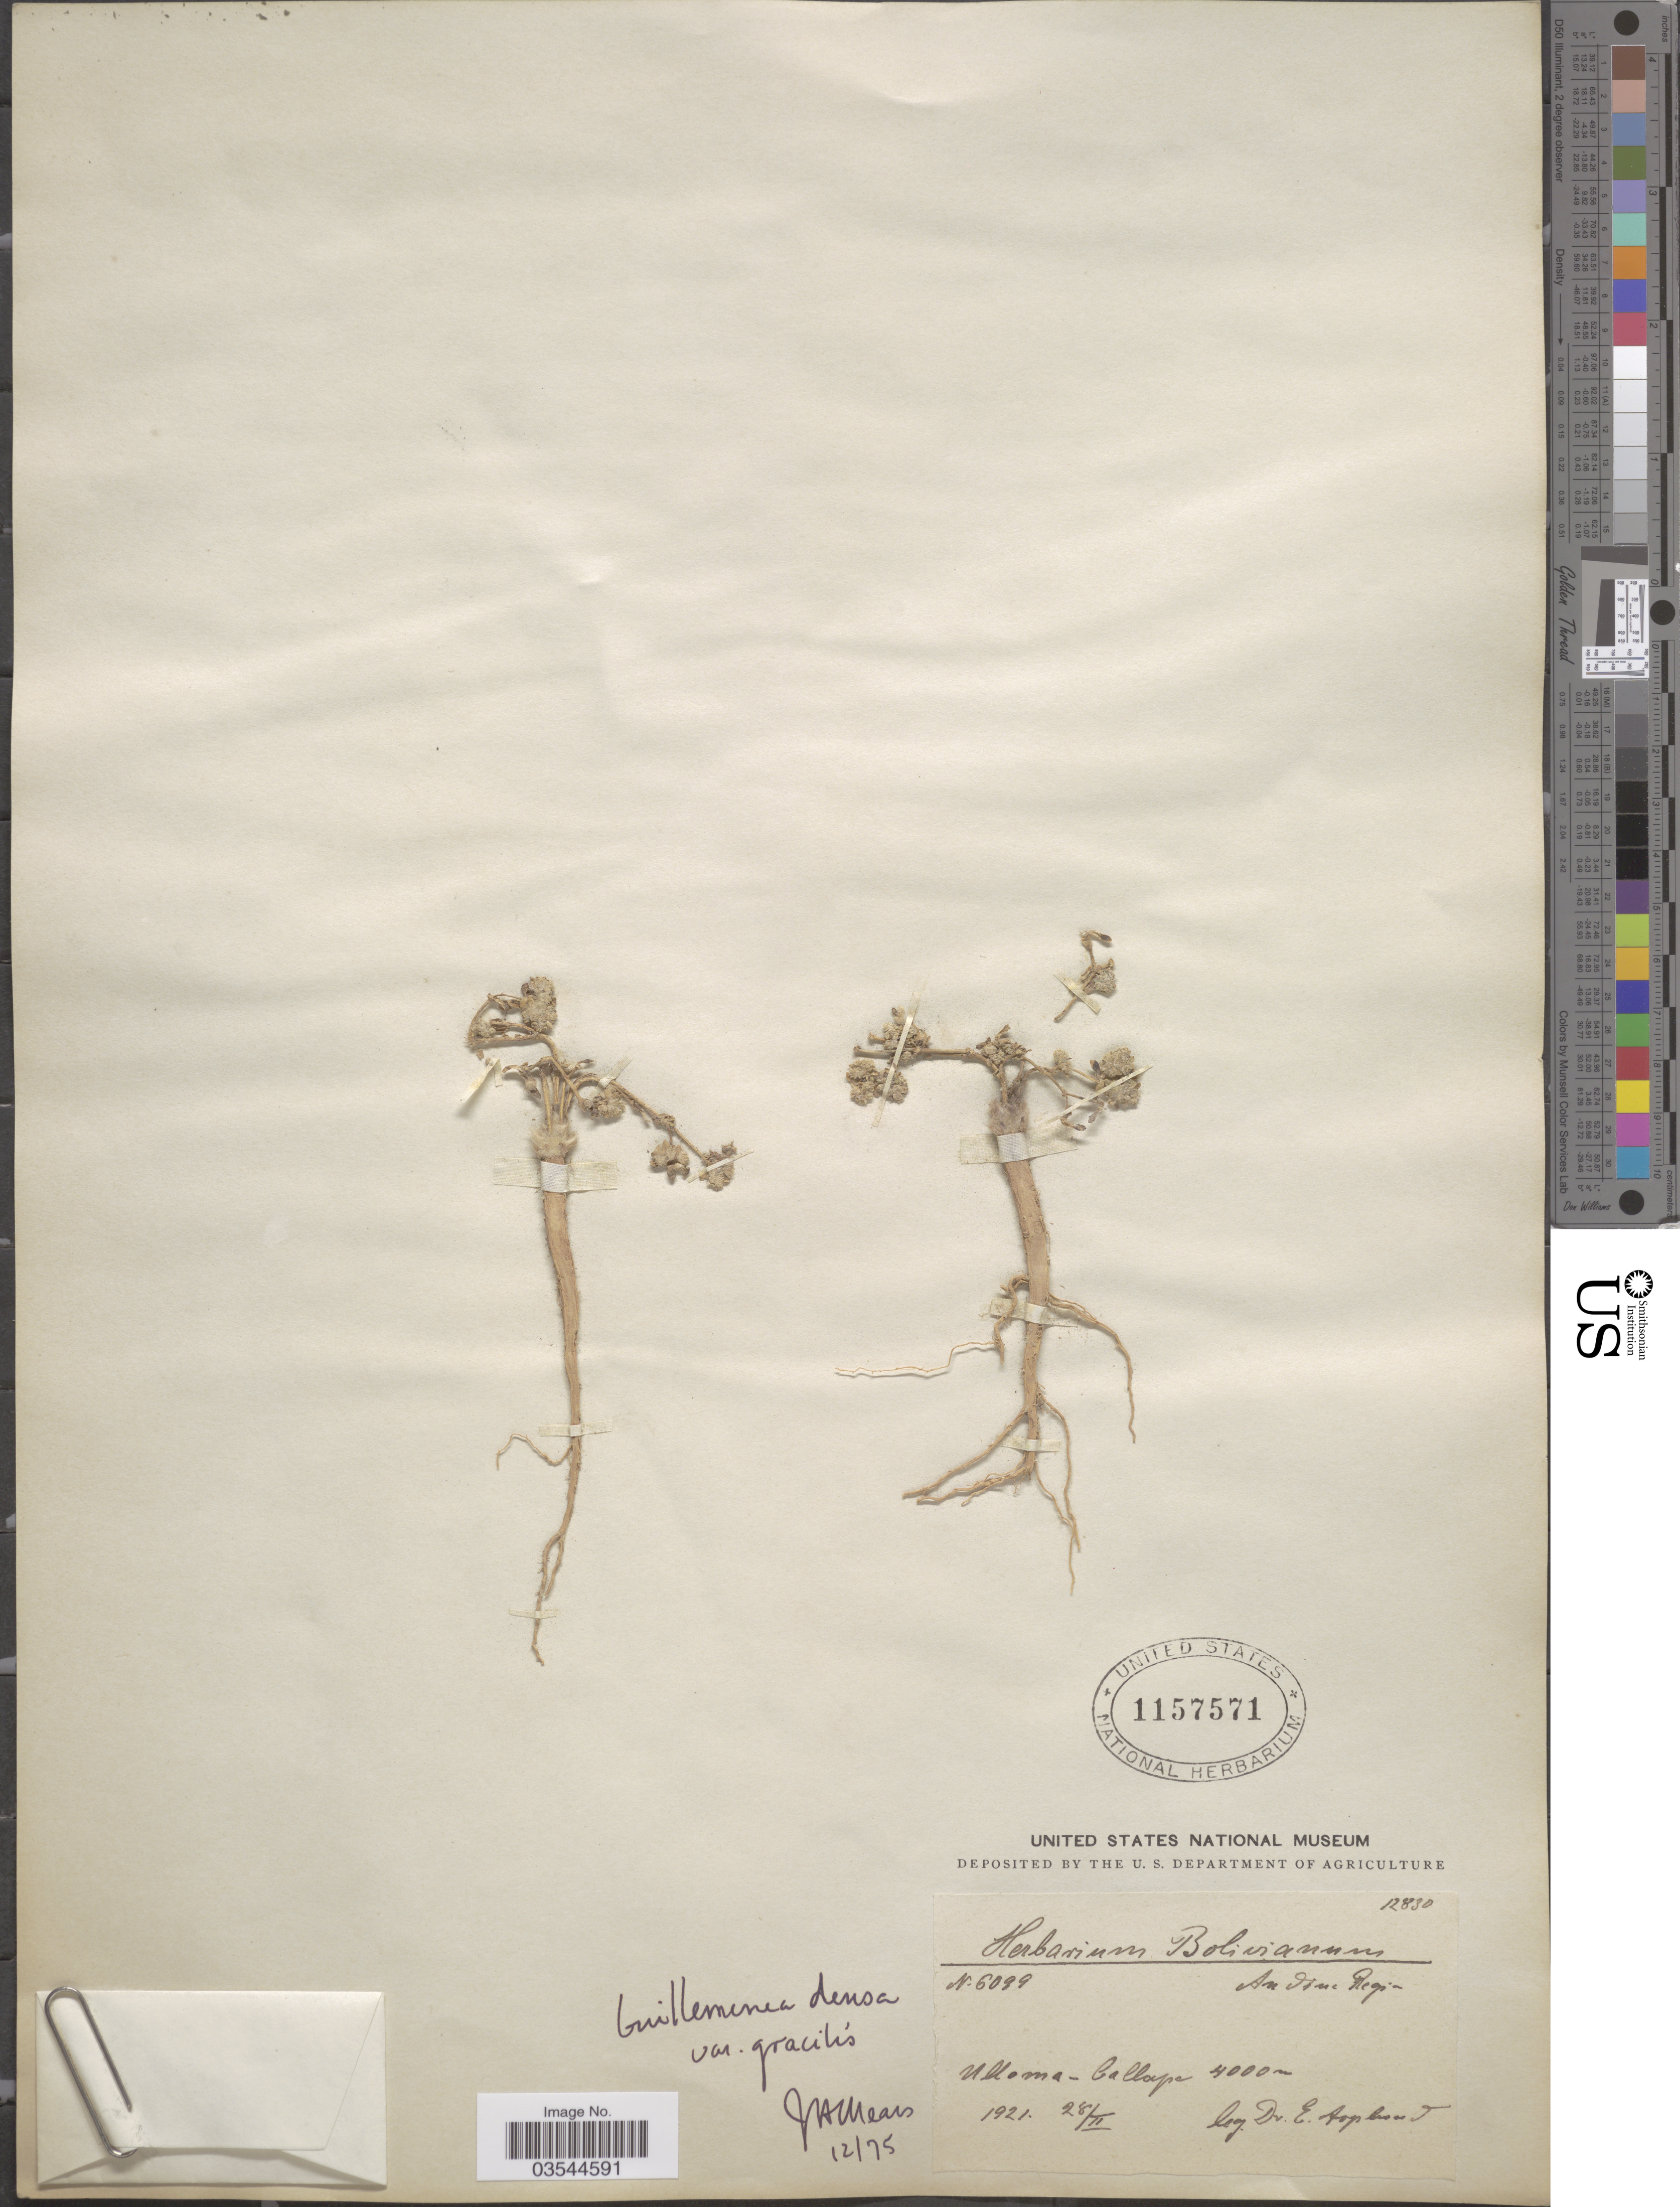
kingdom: Plantae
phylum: Tracheophyta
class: Magnoliopsida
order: Caryophyllales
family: Amaranthaceae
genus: Guilleminea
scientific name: Guilleminea densa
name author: (Humb. & Bonpl. ex Schult.) Moq.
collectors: E. Asplund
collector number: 6099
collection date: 1921-02-28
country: Bolivia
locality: Ulloma-Callapa.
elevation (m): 4000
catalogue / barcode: US 1157571